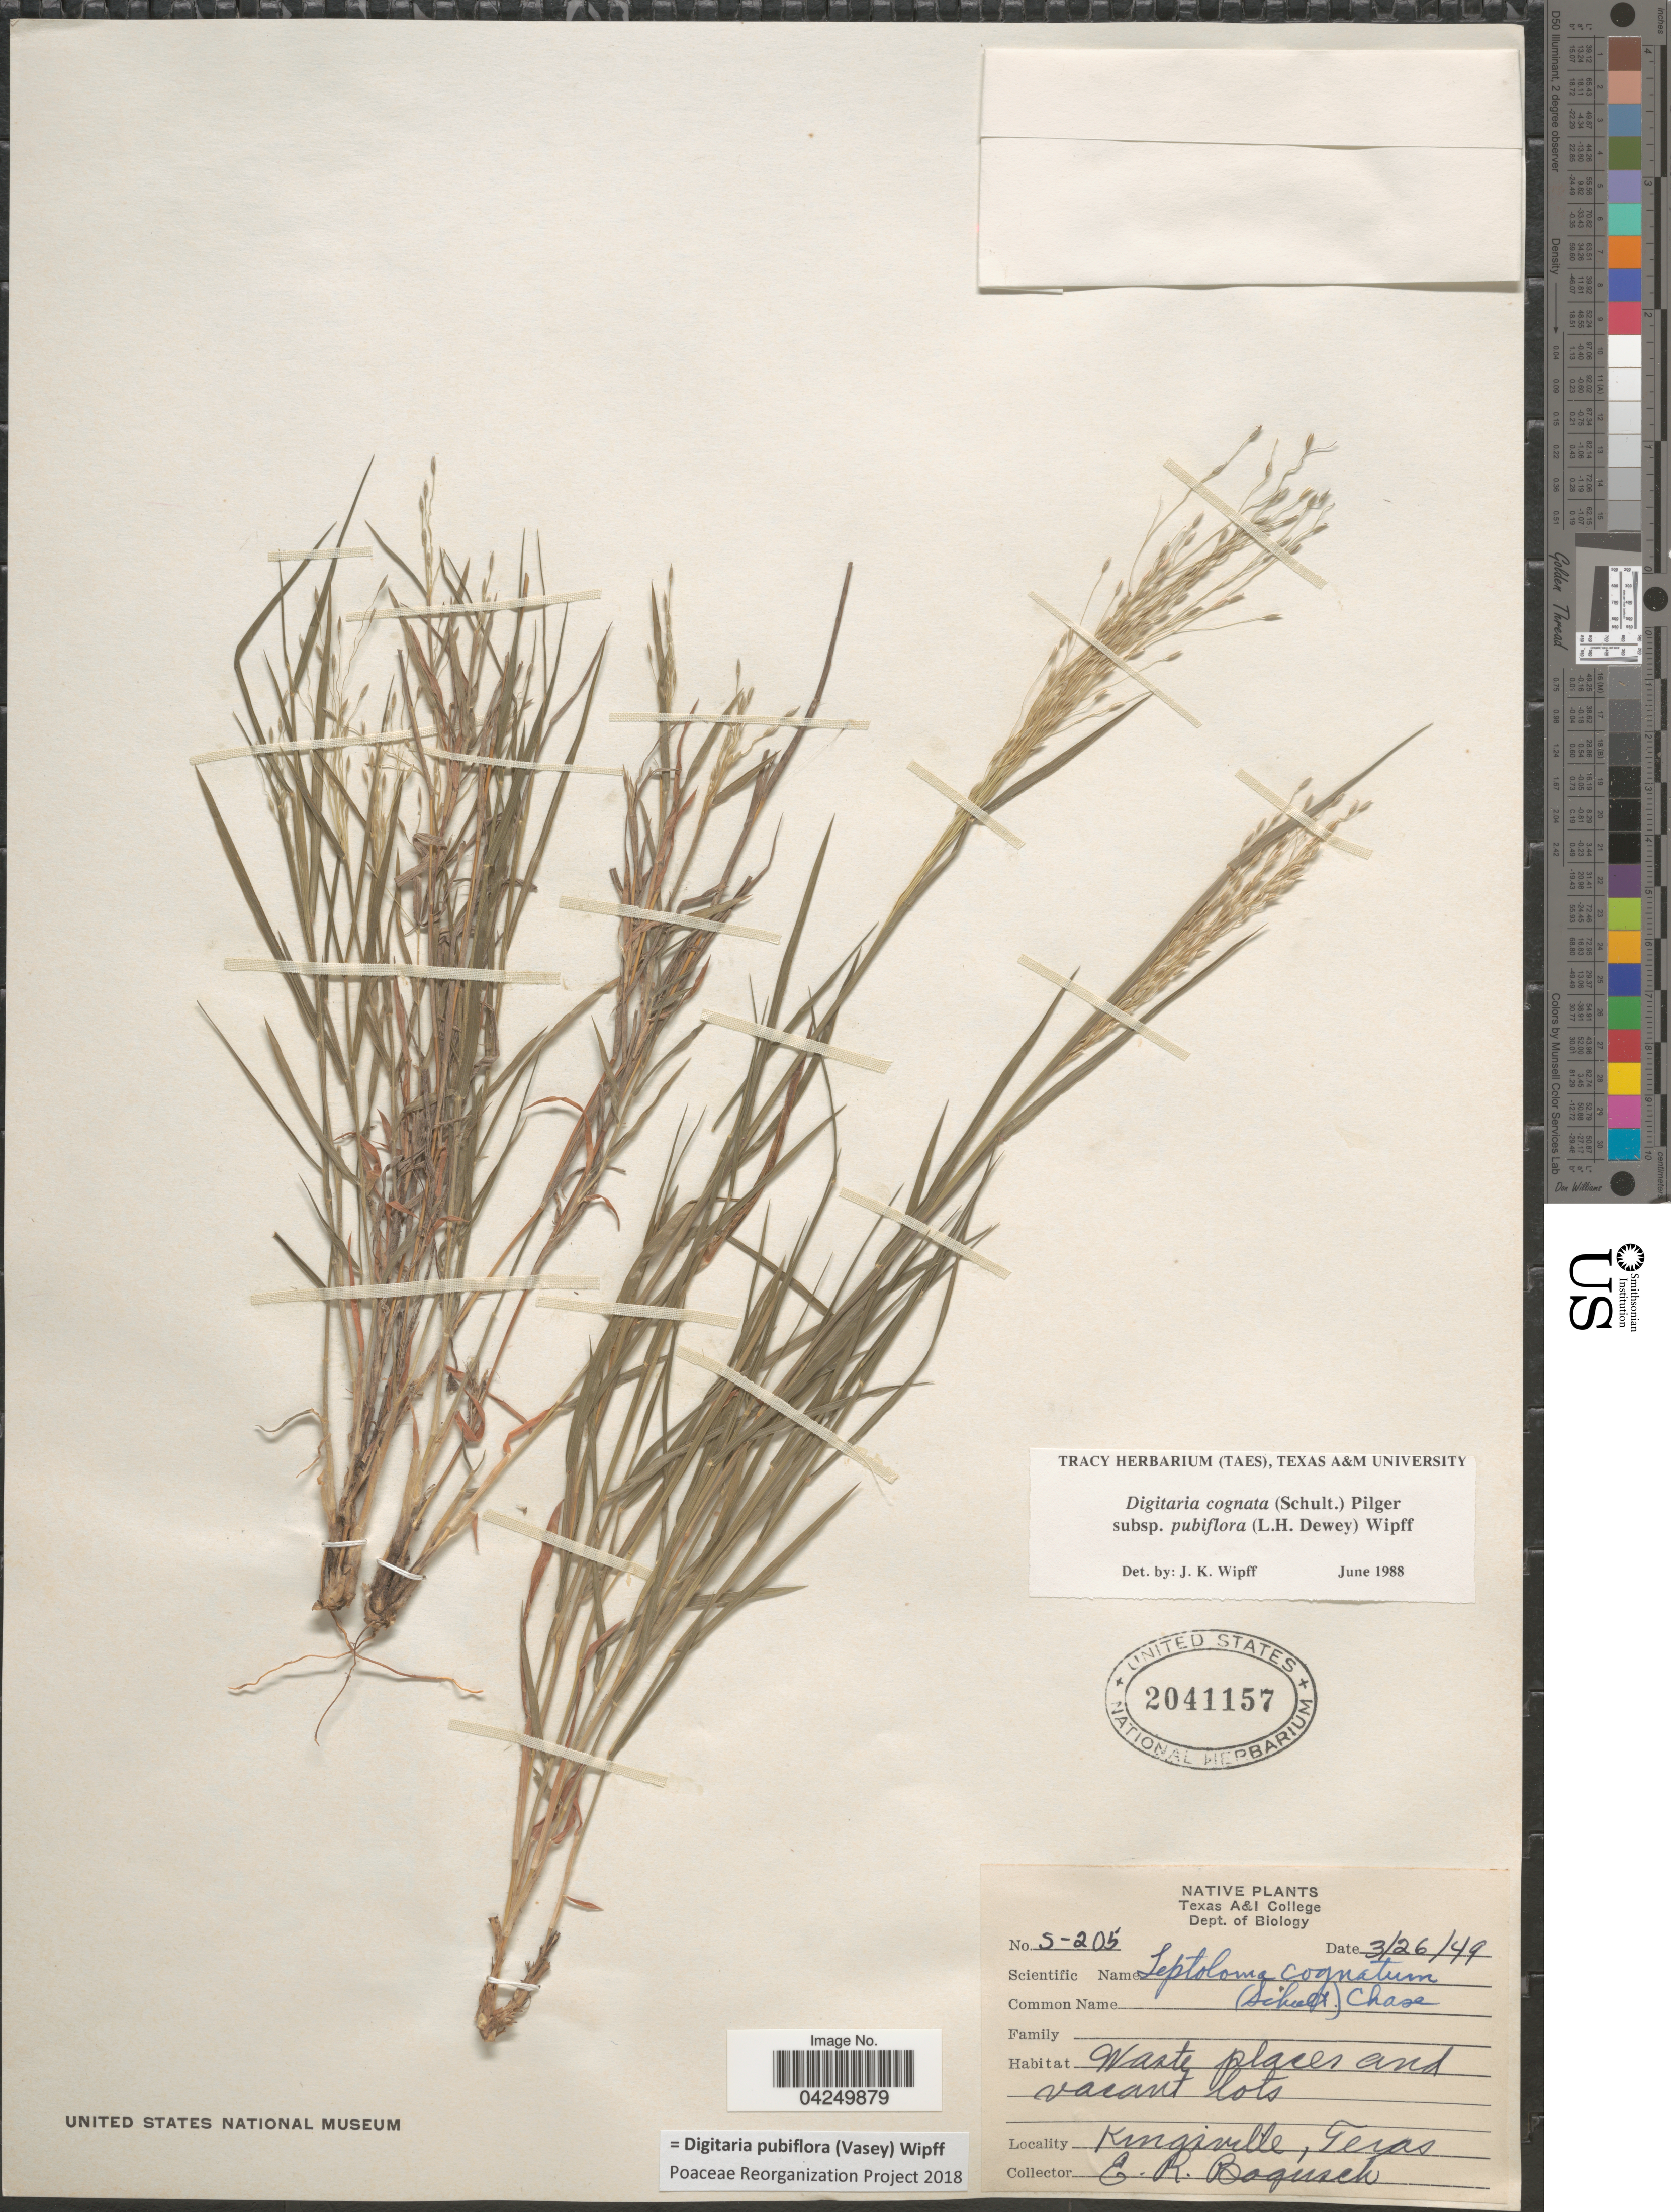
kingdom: Plantae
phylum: Tracheophyta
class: Liliopsida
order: Poales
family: Poaceae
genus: Digitaria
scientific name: Digitaria pubiflora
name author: (Vasey) Wipff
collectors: E. Bogusch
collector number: S-205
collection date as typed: Transcribed d/m/y: 26/3/49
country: United States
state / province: Texas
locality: Kingsville.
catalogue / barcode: US 2041157